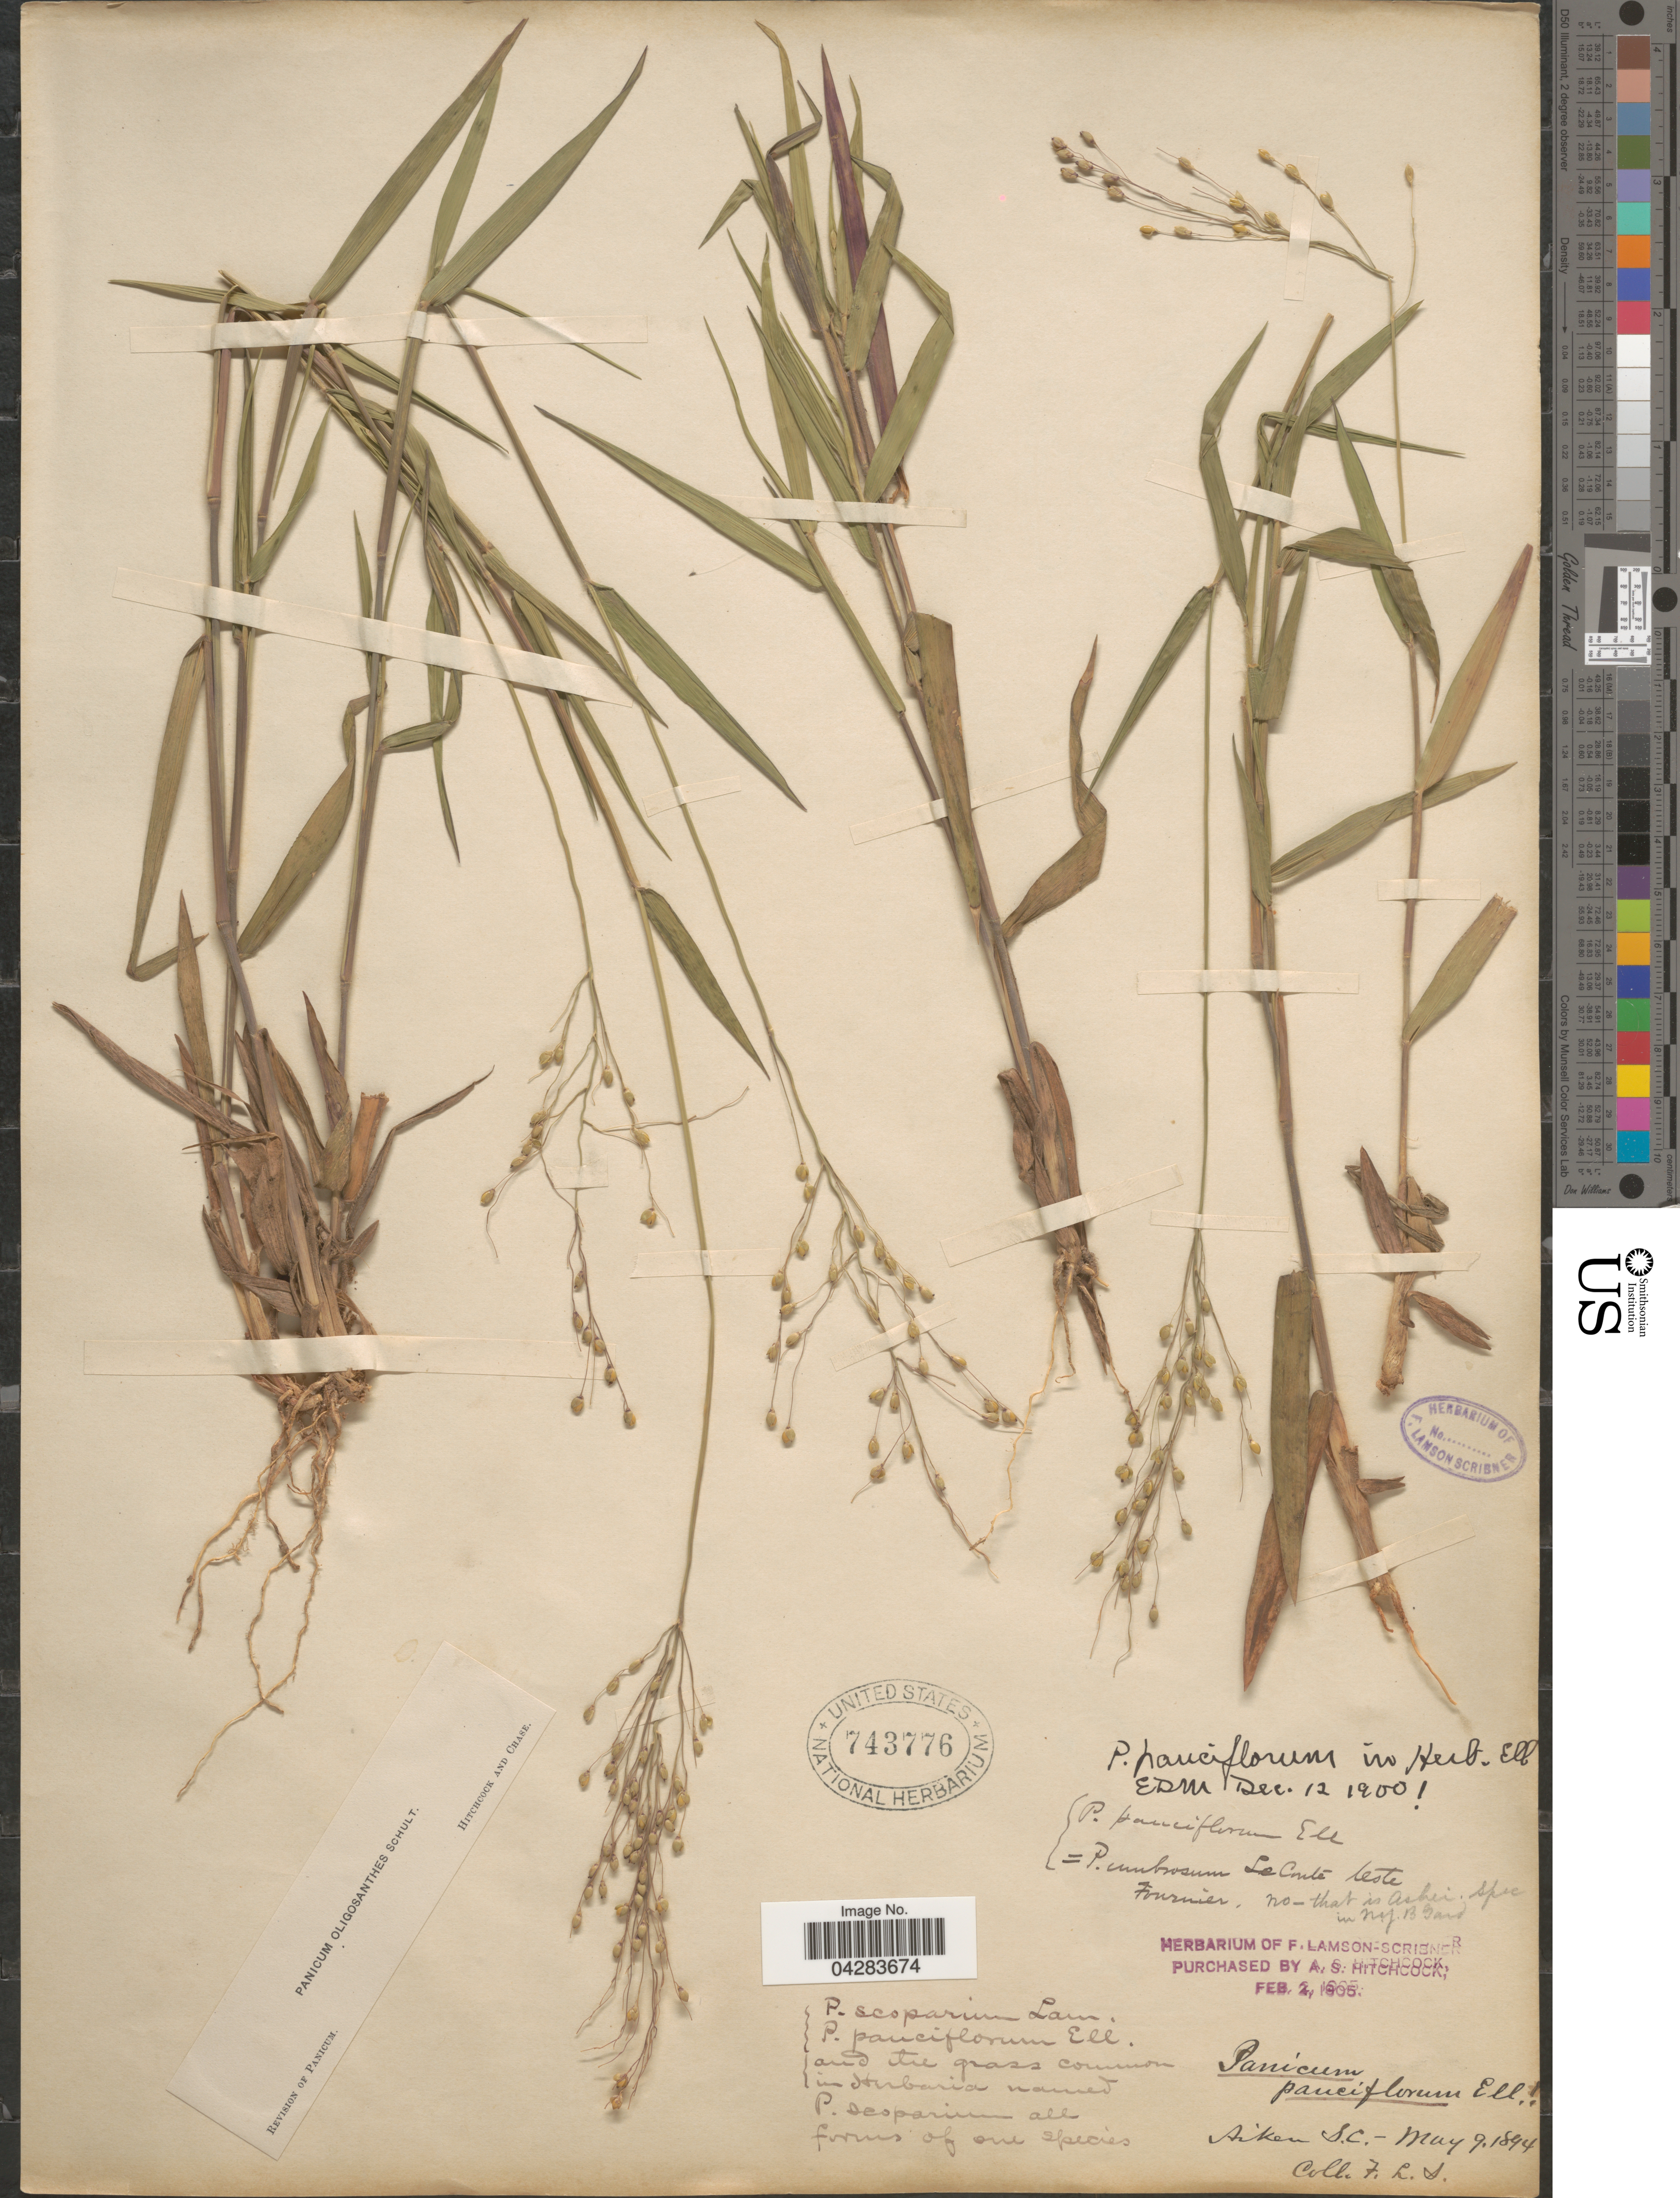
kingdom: Plantae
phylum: Tracheophyta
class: Liliopsida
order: Poales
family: Poaceae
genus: Dichanthelium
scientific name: Dichanthelium oligosanthes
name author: (Schult.) Gould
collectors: F. L. Scribner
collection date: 1894-05-09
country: United States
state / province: South Carolina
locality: Aiken.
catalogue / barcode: US 743776